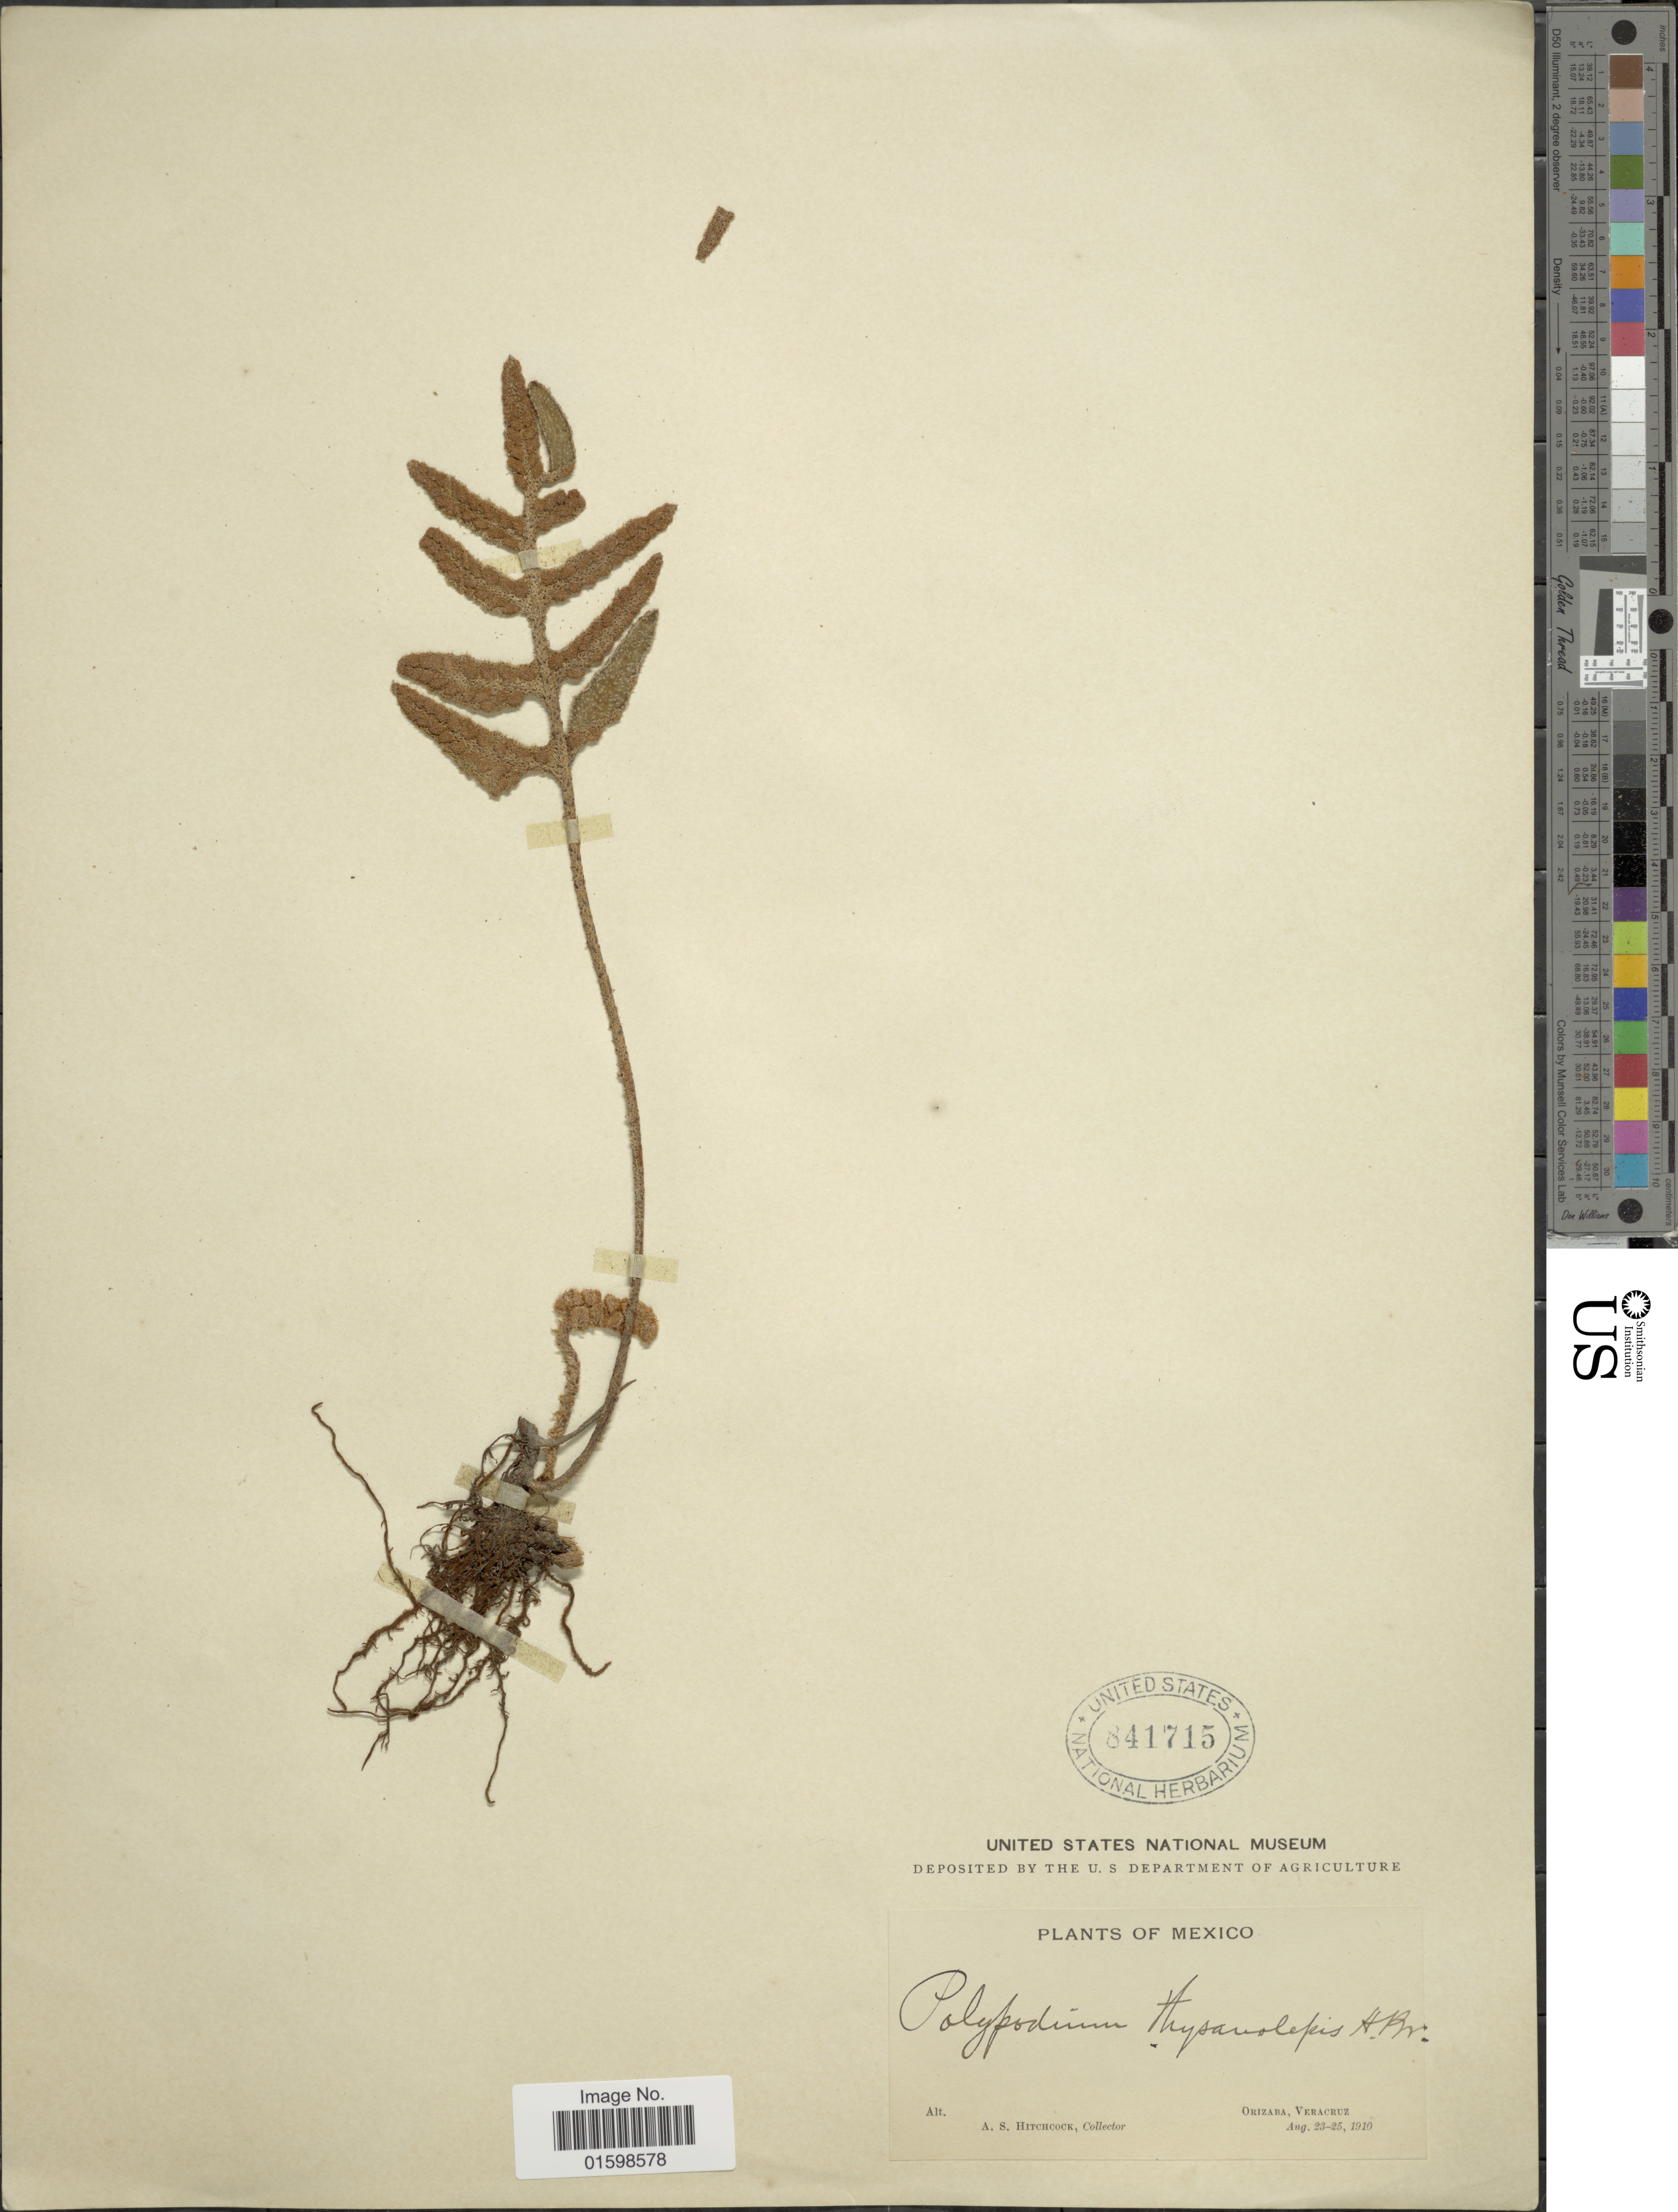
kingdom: Plantae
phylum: Tracheophyta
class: Polypodiopsida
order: Polypodiales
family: Polypodiaceae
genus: Pleopeltis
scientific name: Pleopeltis thyssanolepis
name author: (A. Braun ex Klotzsch) E.G. Andrews & Windham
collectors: A. S. Hitchcock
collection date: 1910-08-23/1910-08-25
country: Mexico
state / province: Veracruz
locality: Orizaba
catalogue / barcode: US 841715